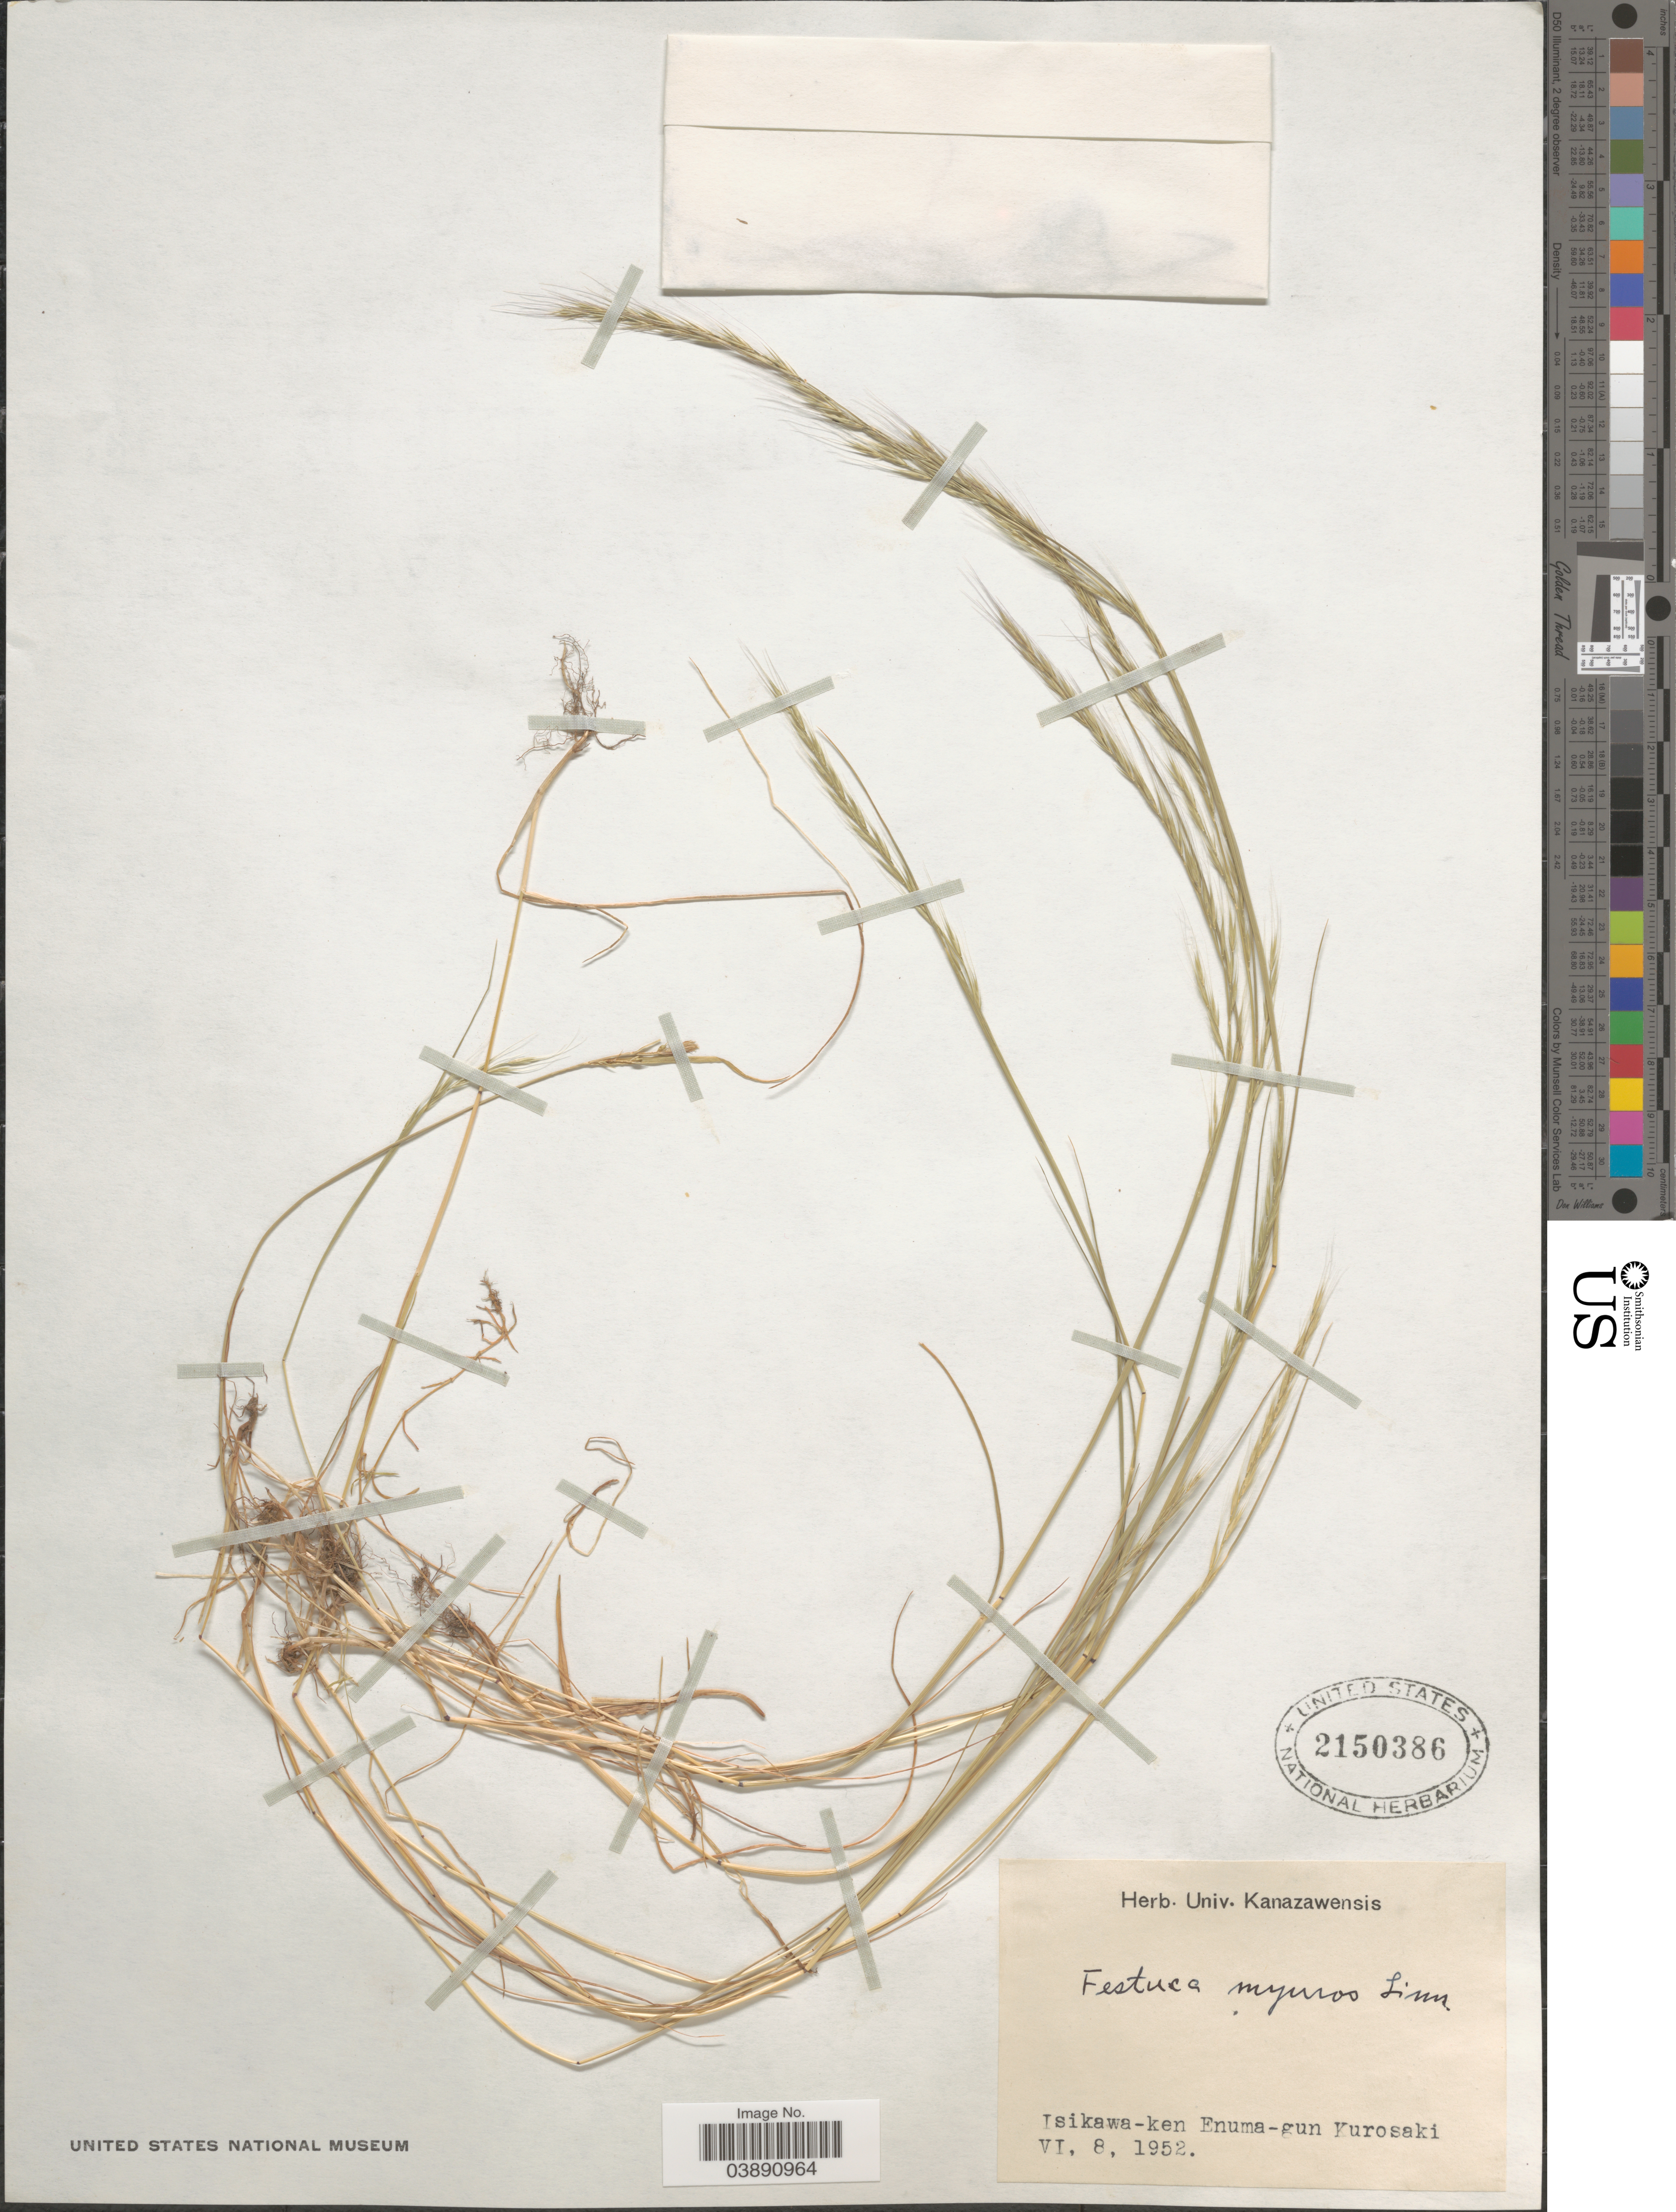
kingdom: Plantae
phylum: Tracheophyta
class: Liliopsida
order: Poales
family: Poaceae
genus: Festuca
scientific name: Festuca myuros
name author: L.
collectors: Ex Herb. Univ. Kanazawensis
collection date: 1952-06-08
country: Japan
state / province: Isikawa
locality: Isikawa-ken Enuma-gun Kurosaki.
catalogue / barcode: US 2150386